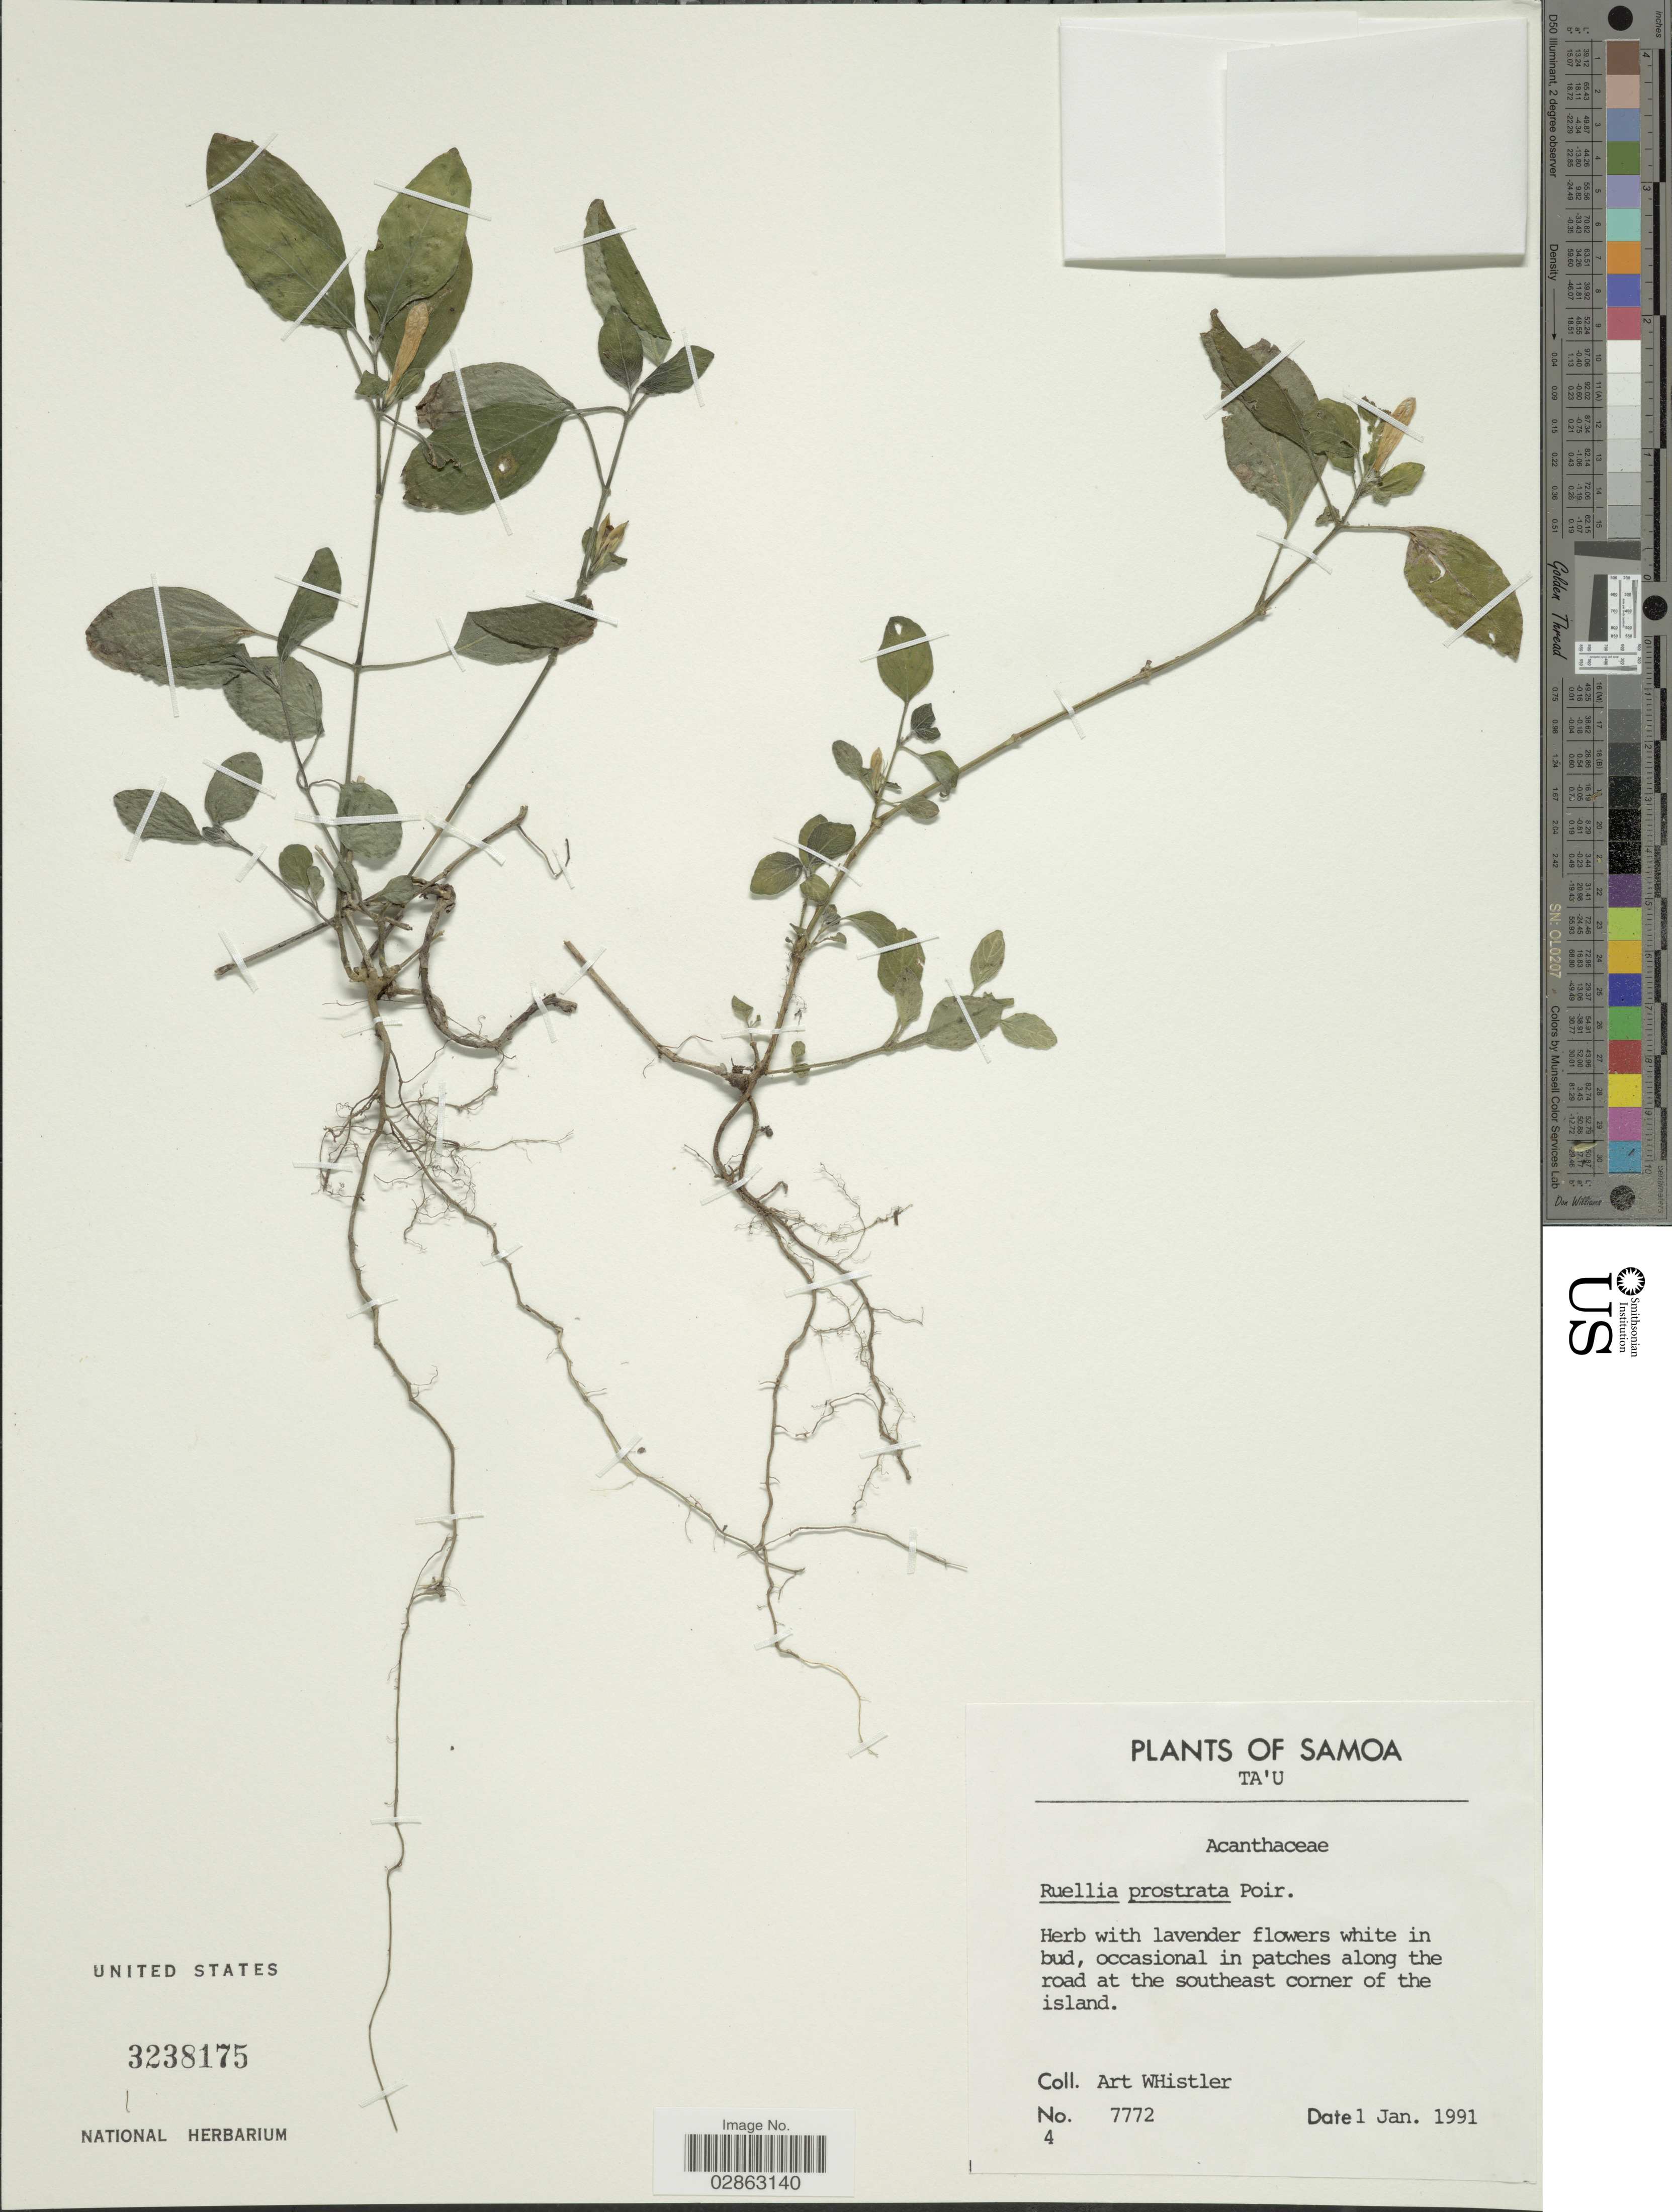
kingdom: Plantae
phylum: Tracheophyta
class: Magnoliopsida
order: Lamiales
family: Acanthaceae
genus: Ruellia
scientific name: Ruellia prostrata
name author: Poir.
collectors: A. Whistler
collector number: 7772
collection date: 1991-01-01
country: American Samoa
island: Tau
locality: Samoa. Ta'u. Along the road at the southeast corner of the island.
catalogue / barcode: US 3238175